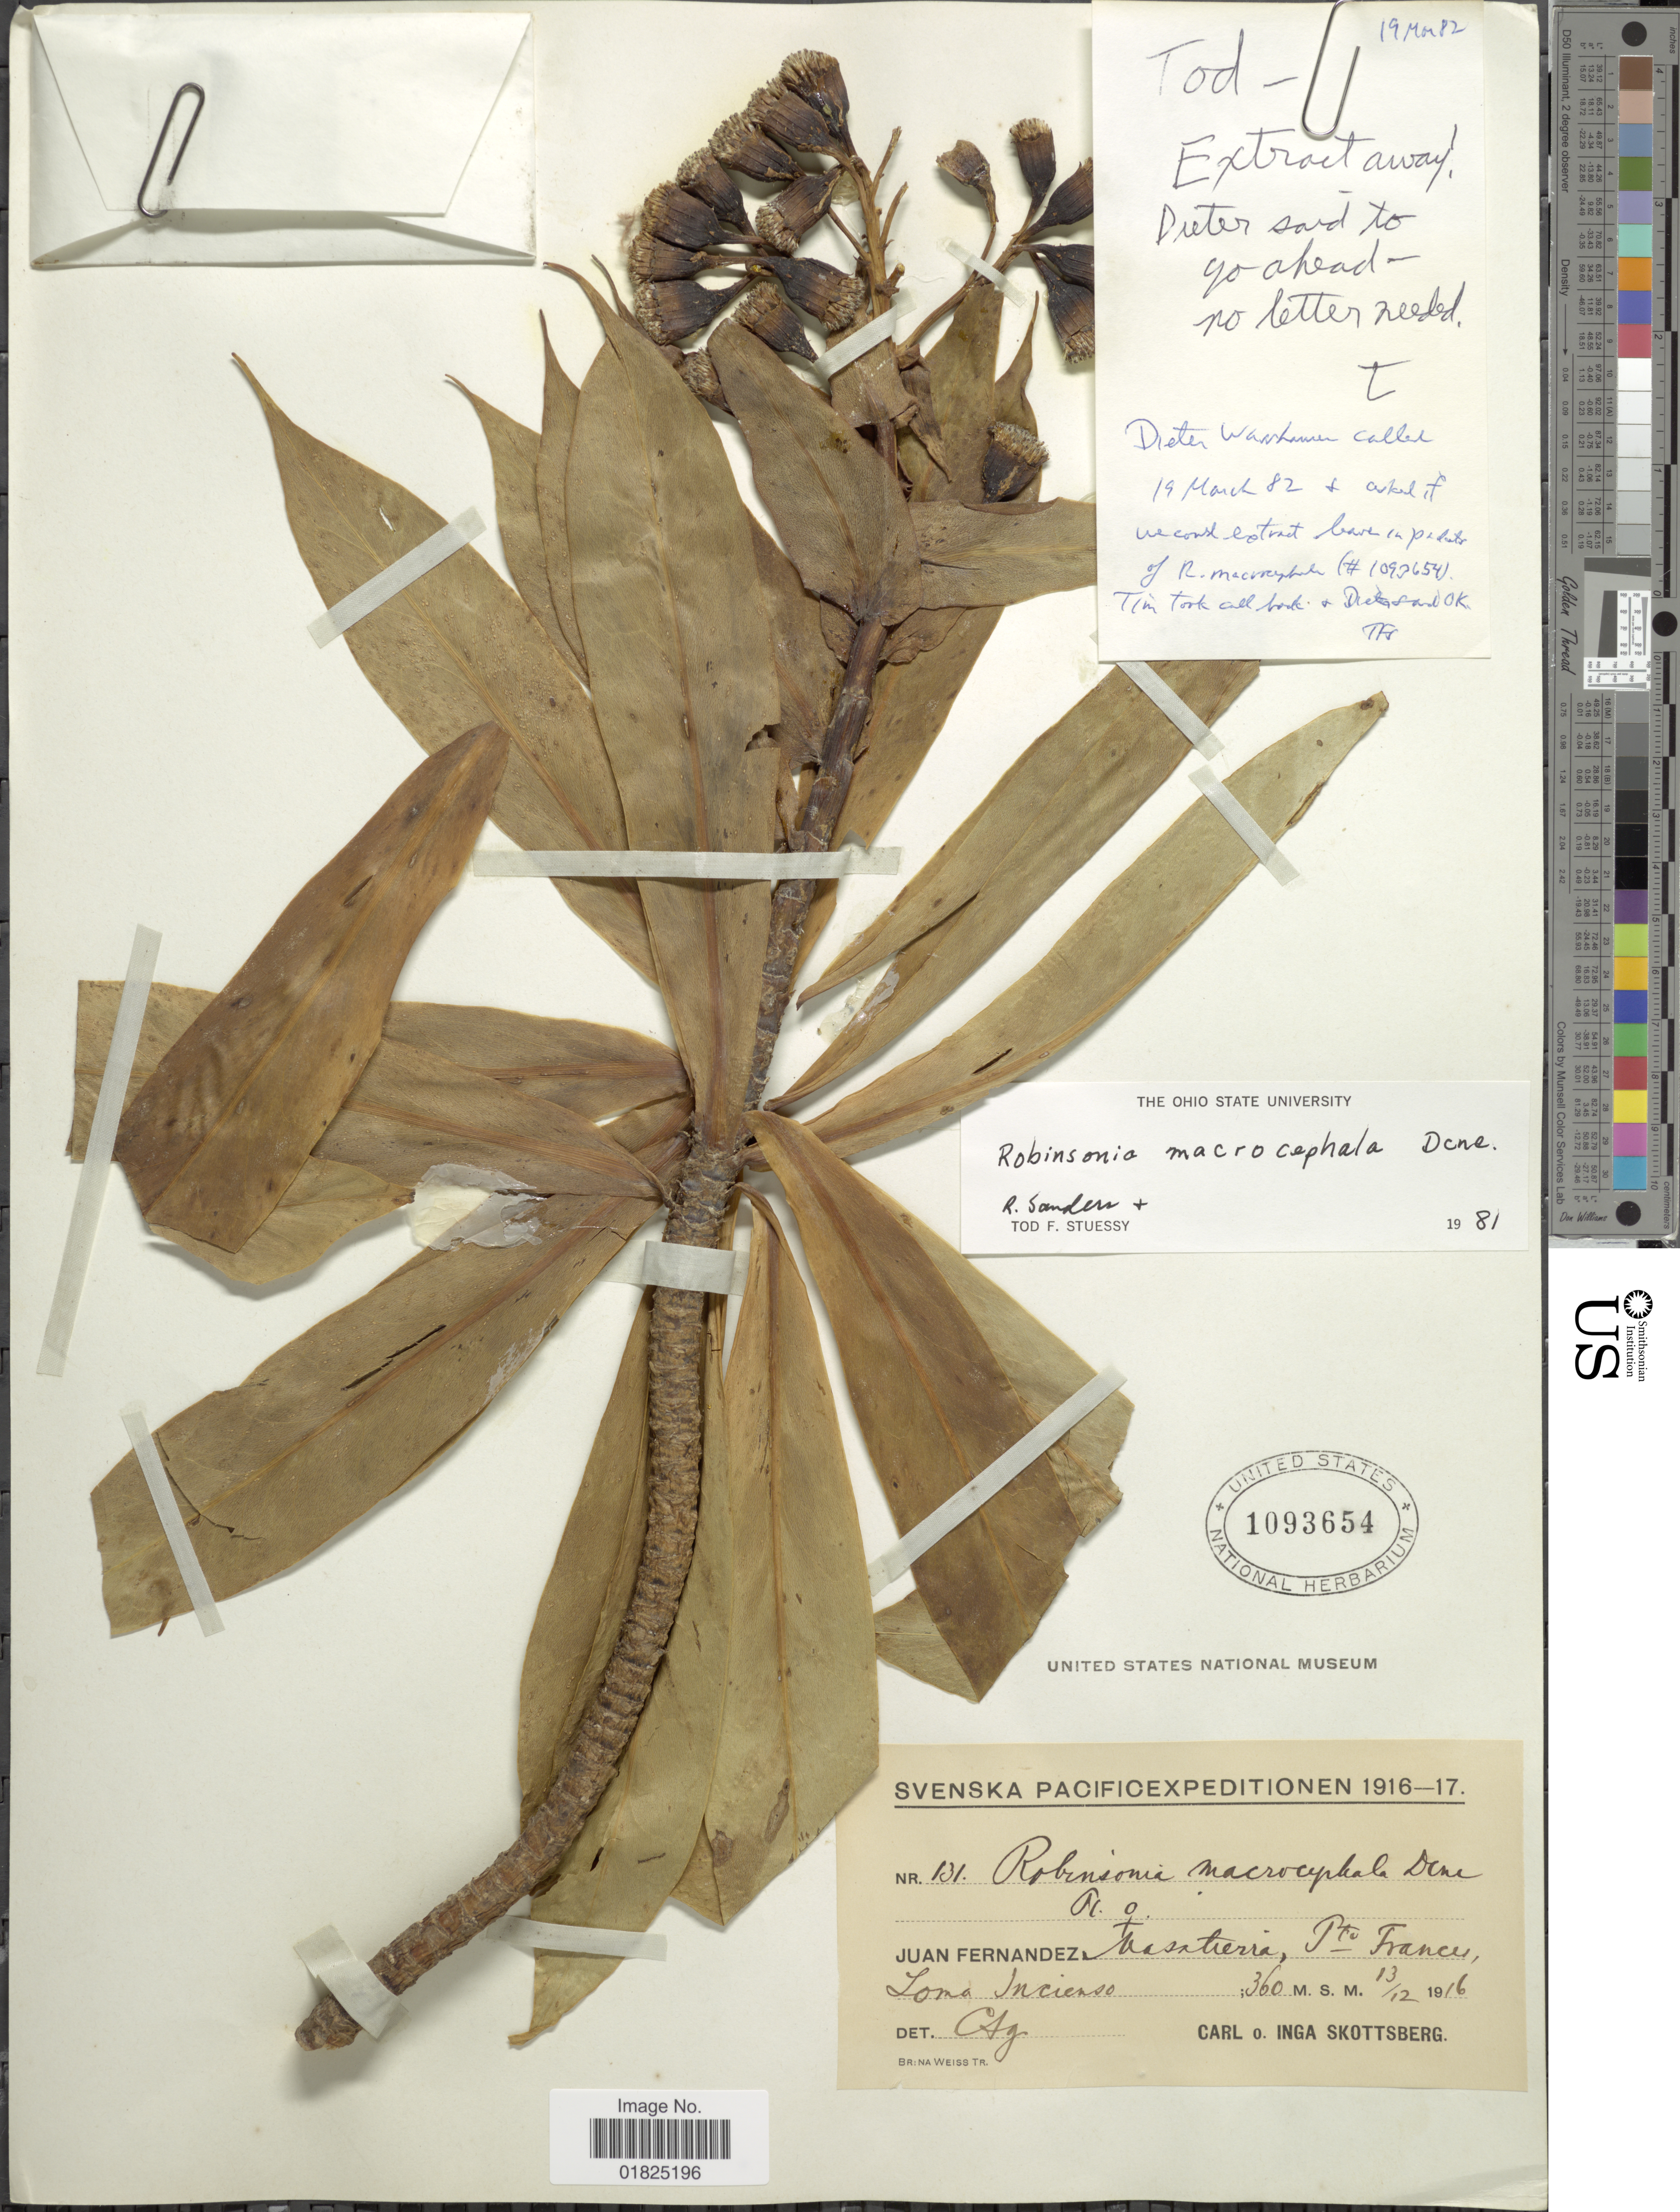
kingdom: Plantae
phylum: Tracheophyta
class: Magnoliopsida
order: Asterales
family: Asteraceae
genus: Robinsonia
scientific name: Robinsonia macrocephala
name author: Decne.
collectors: C. Skottsberg & I. Skottsberg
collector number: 131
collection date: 1916-12-13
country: Chile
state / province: Valparaíso (V)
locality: Juan Fernandez: Masatierra, Pto Frances, Loma Incienso.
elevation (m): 360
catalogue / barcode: US 1093654